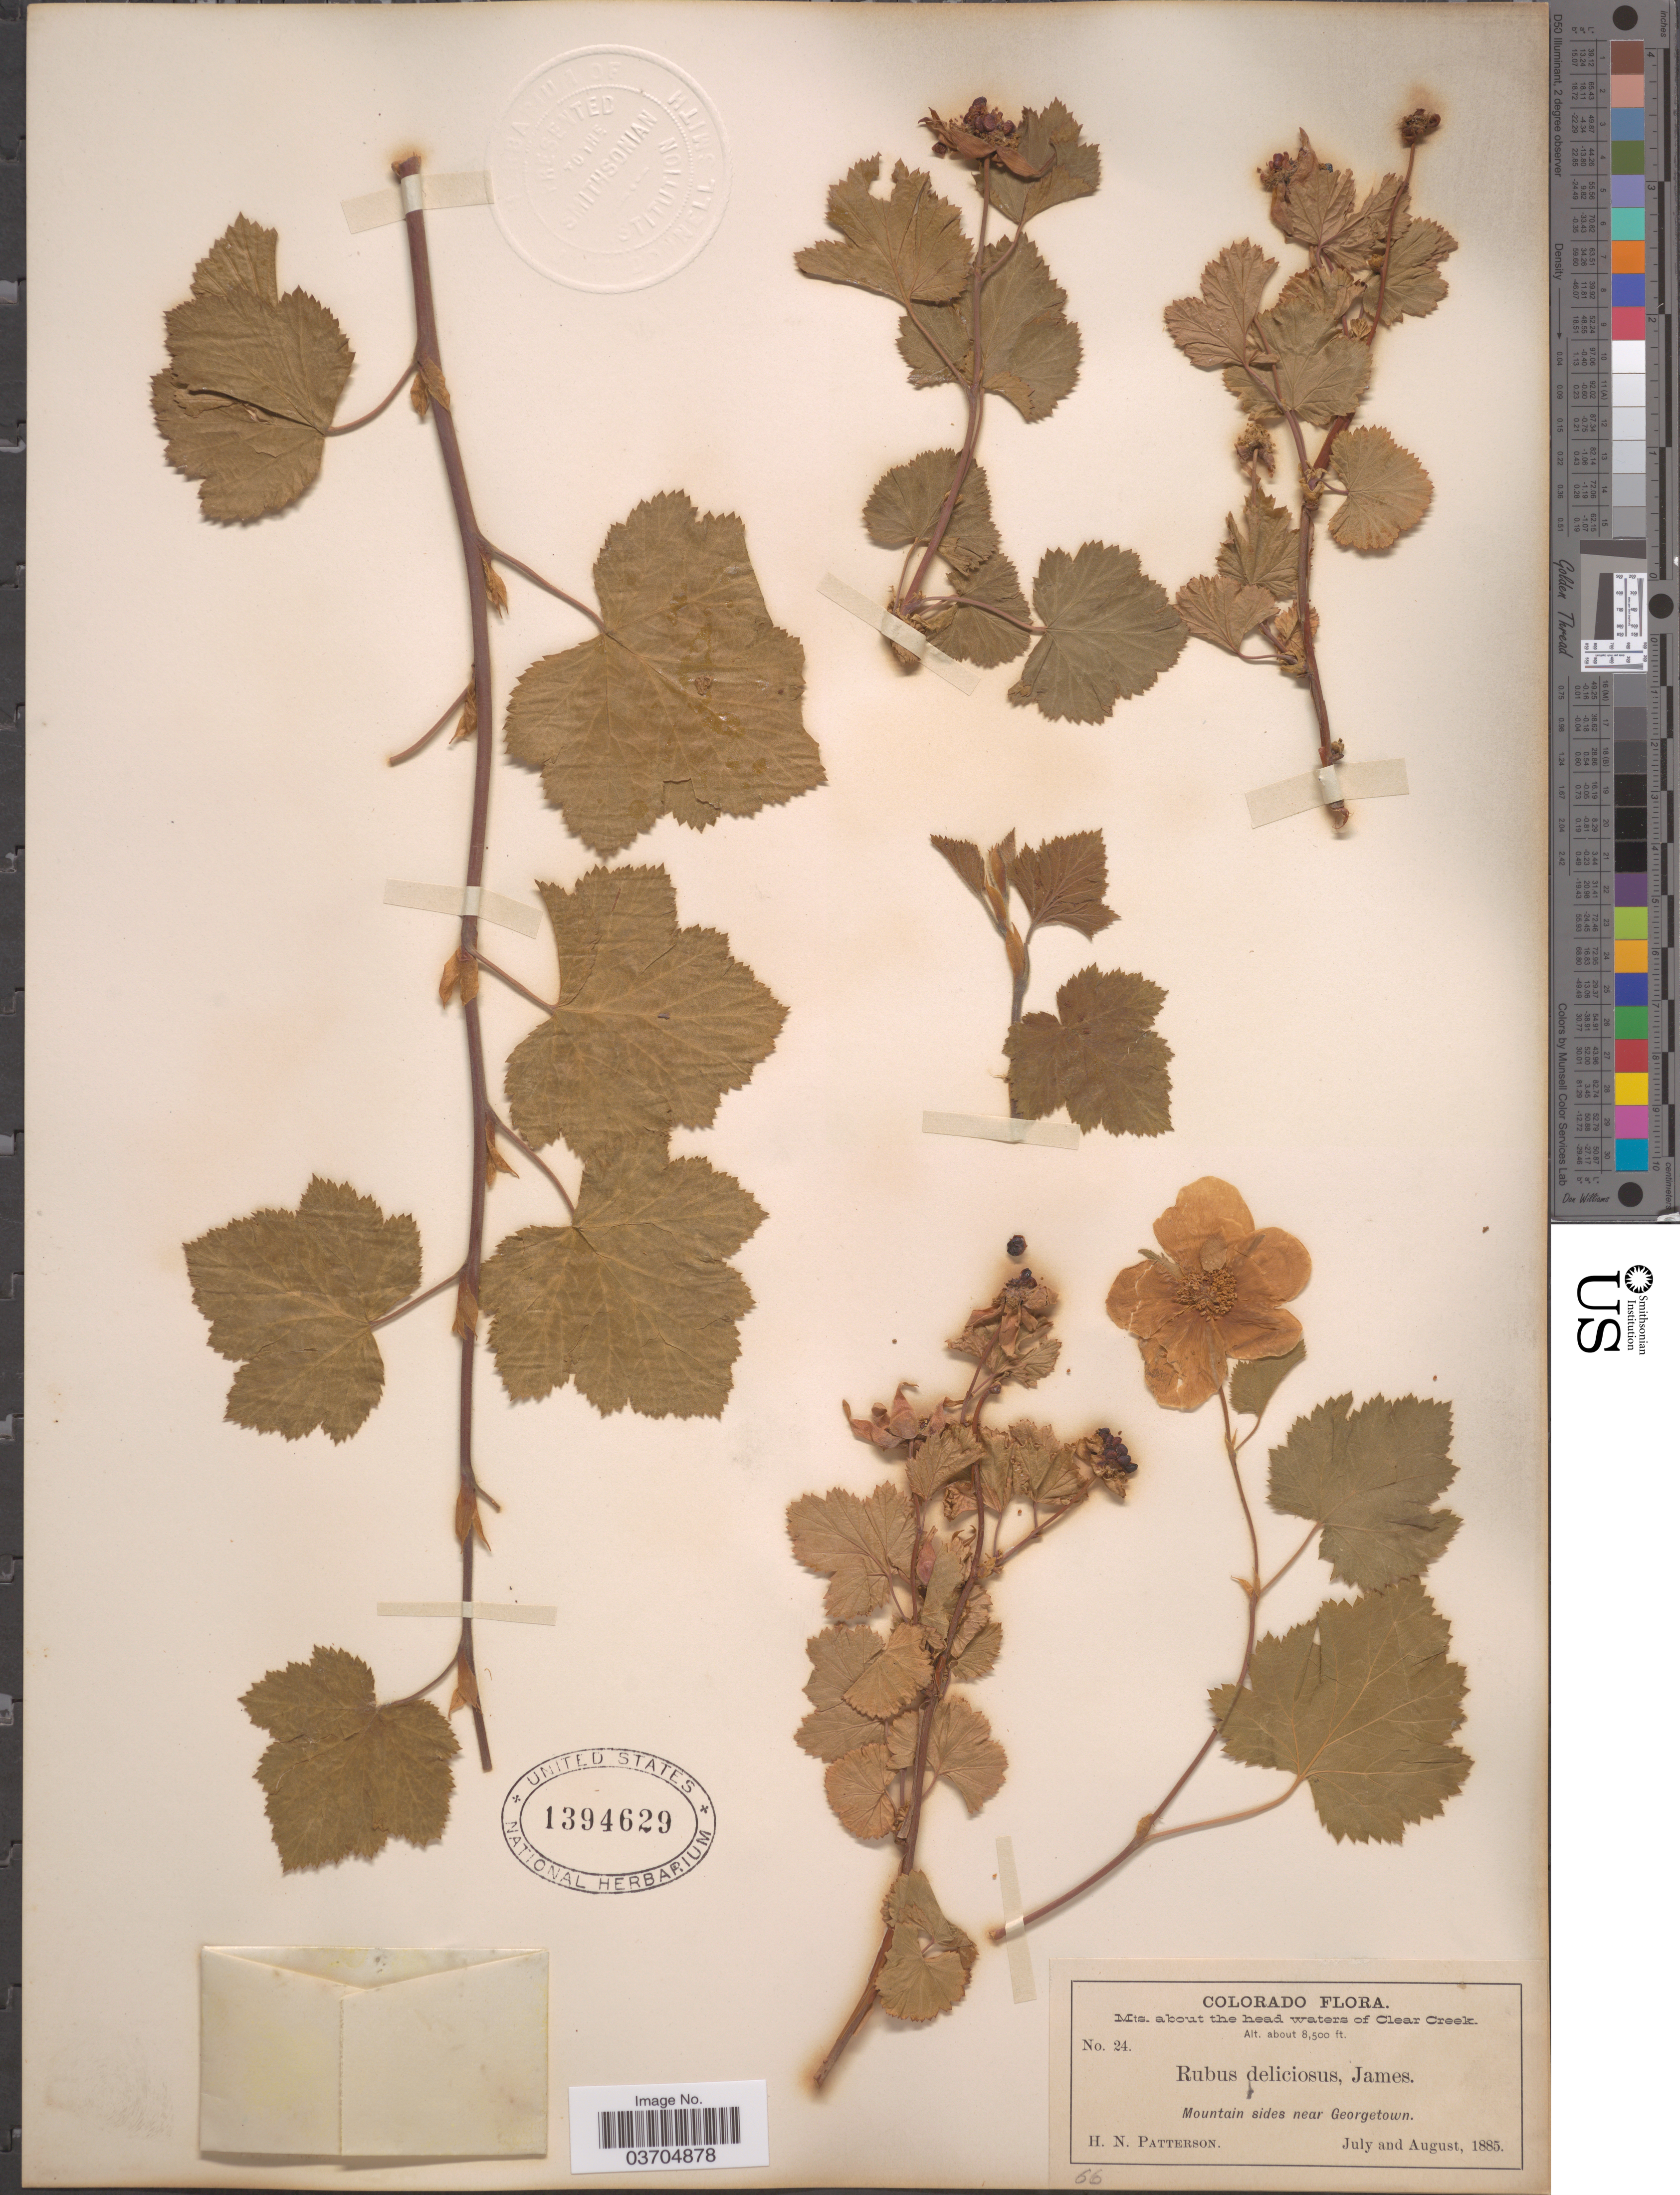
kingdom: Plantae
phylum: Tracheophyta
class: Magnoliopsida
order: Rosales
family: Rosaceae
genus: Rubus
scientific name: Rubus deliciosus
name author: Torr.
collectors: H. N. Patterson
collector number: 24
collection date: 1885-07/1885-08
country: United States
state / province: Colorado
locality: Mts. about the head waters of Clear Creek. Mountain sides near Georgetown.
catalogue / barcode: US 1394629